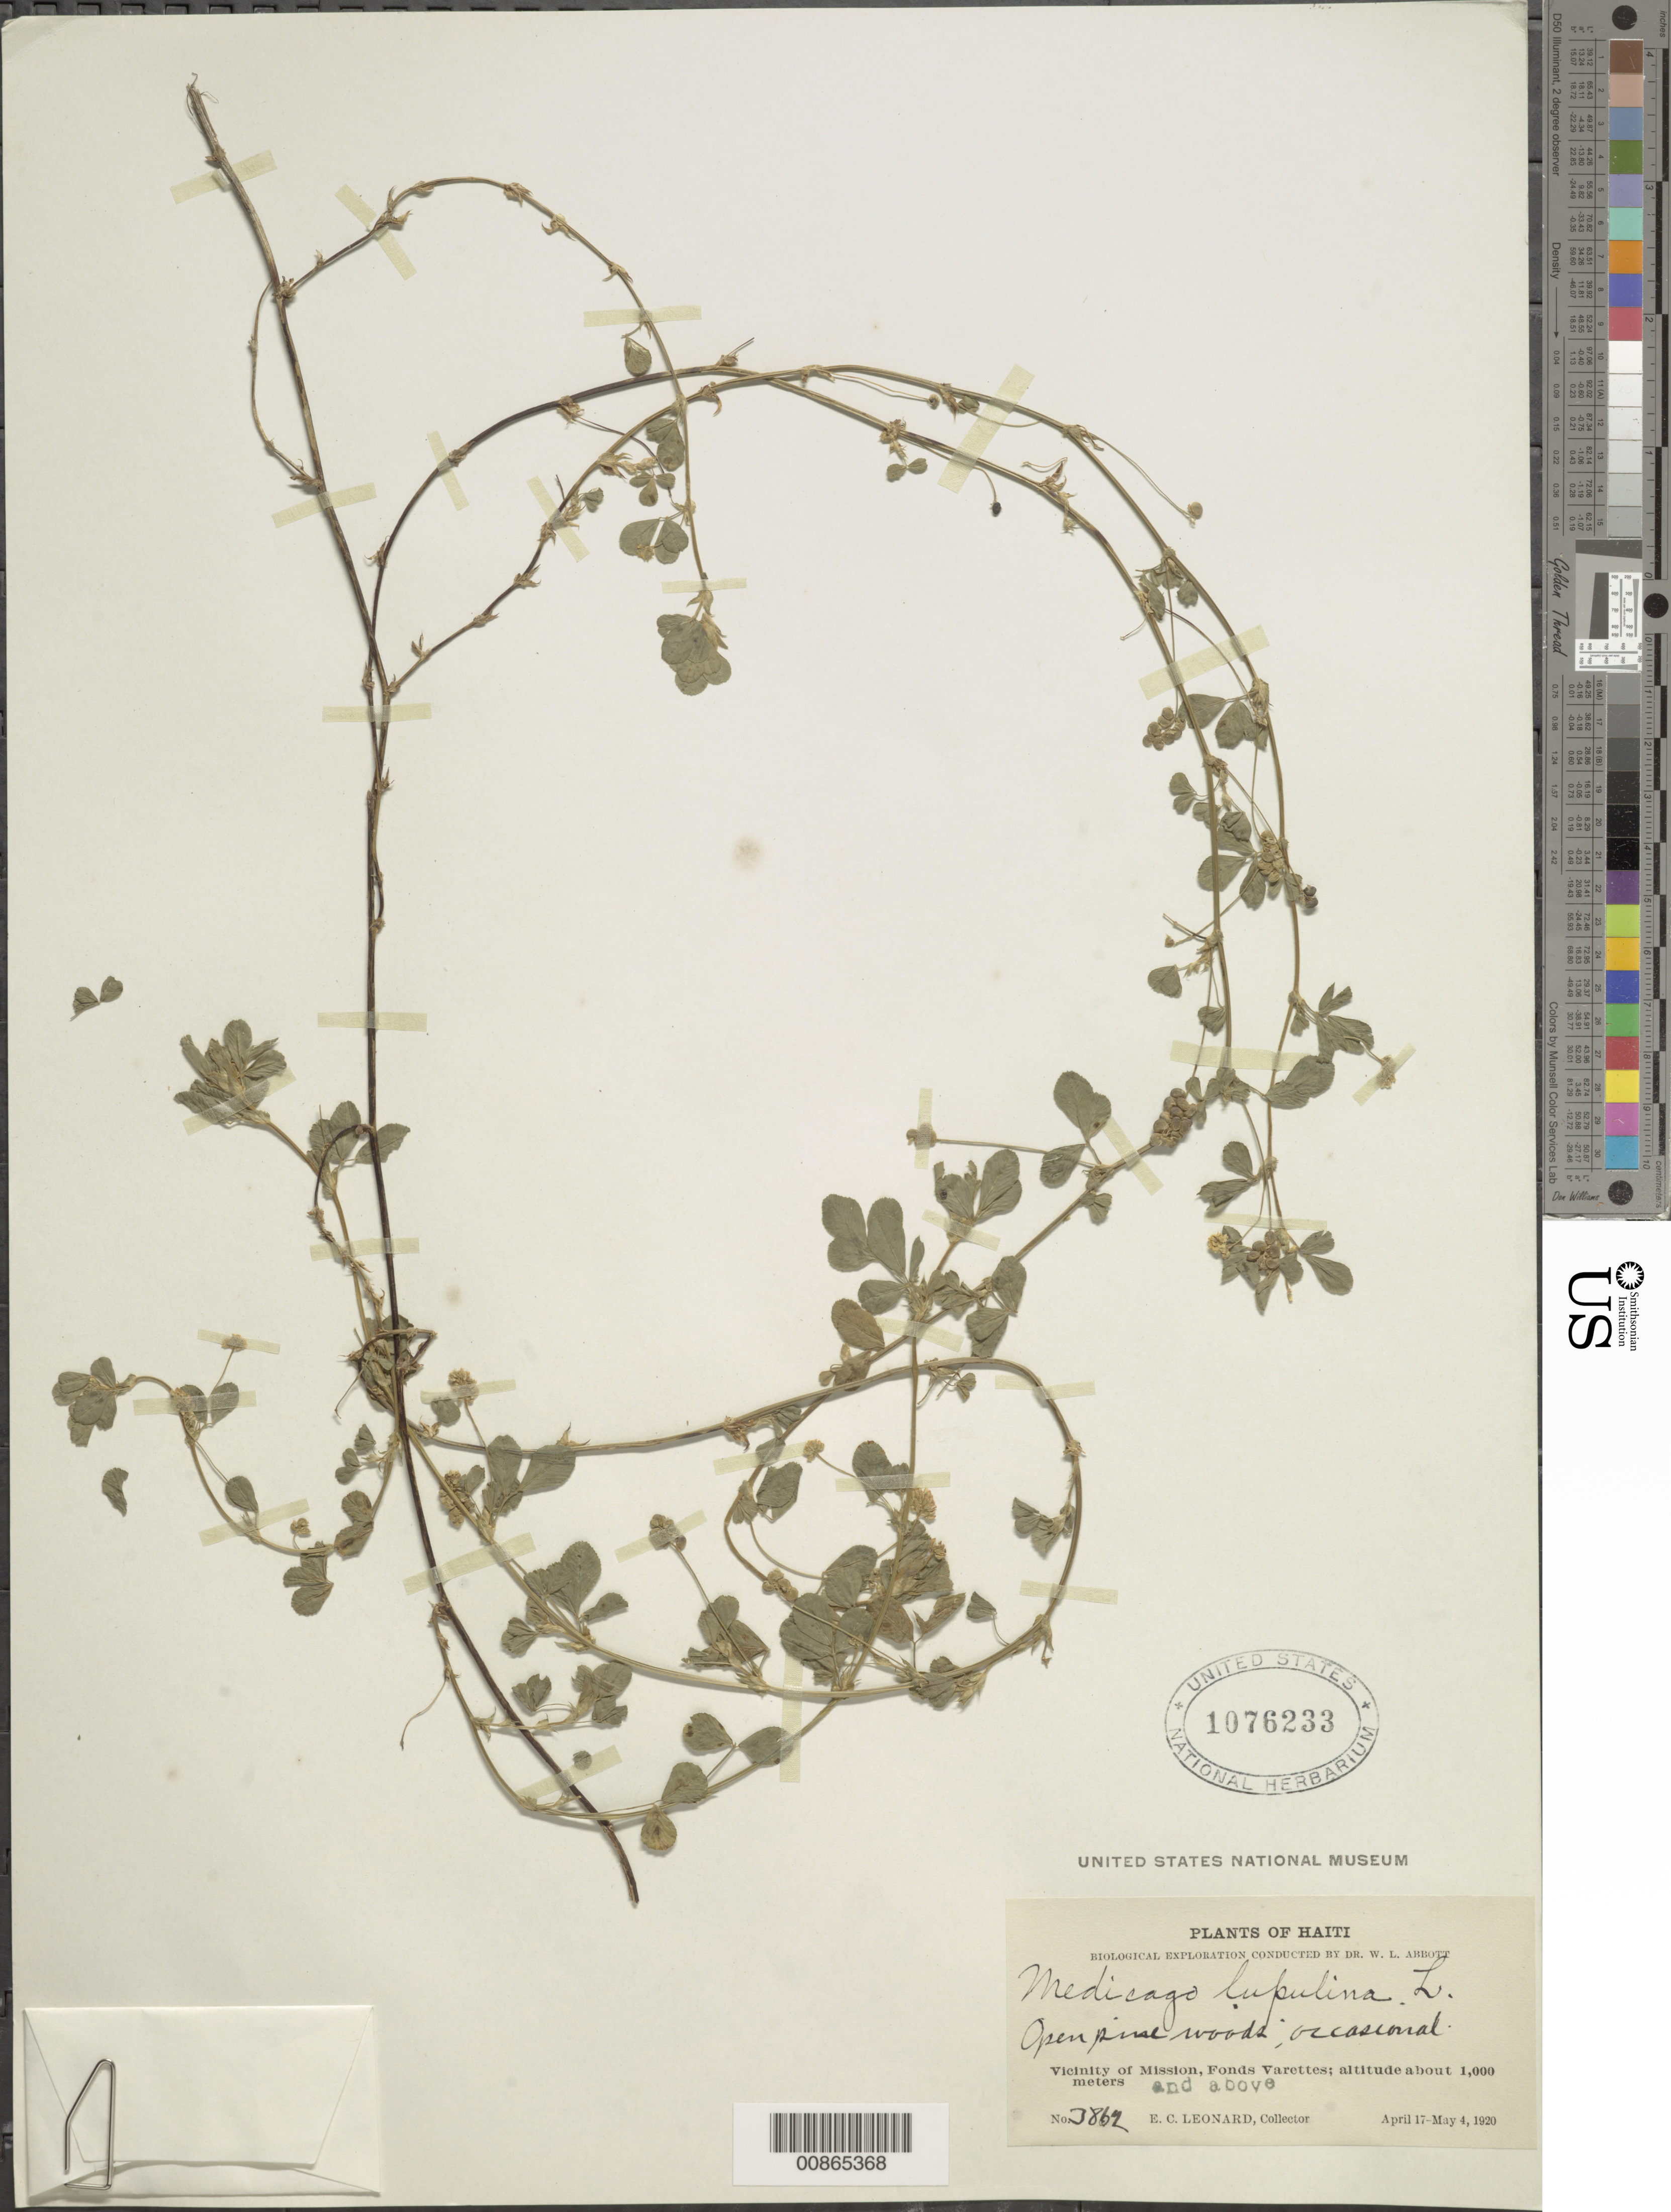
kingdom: Plantae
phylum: Tracheophyta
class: Magnoliopsida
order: Fabales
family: Fabaceae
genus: Medicago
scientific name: Medicago lupulina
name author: L.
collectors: E. C. Leonard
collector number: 3862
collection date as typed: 17 Apr 1920 to 04 May 1920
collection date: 1920-04-17/1920-05-04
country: Haiti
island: Hispaniola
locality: Vicinity of Mission, Fonds Varettes.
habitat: Open pine woods.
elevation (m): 1000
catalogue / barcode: US 1076233